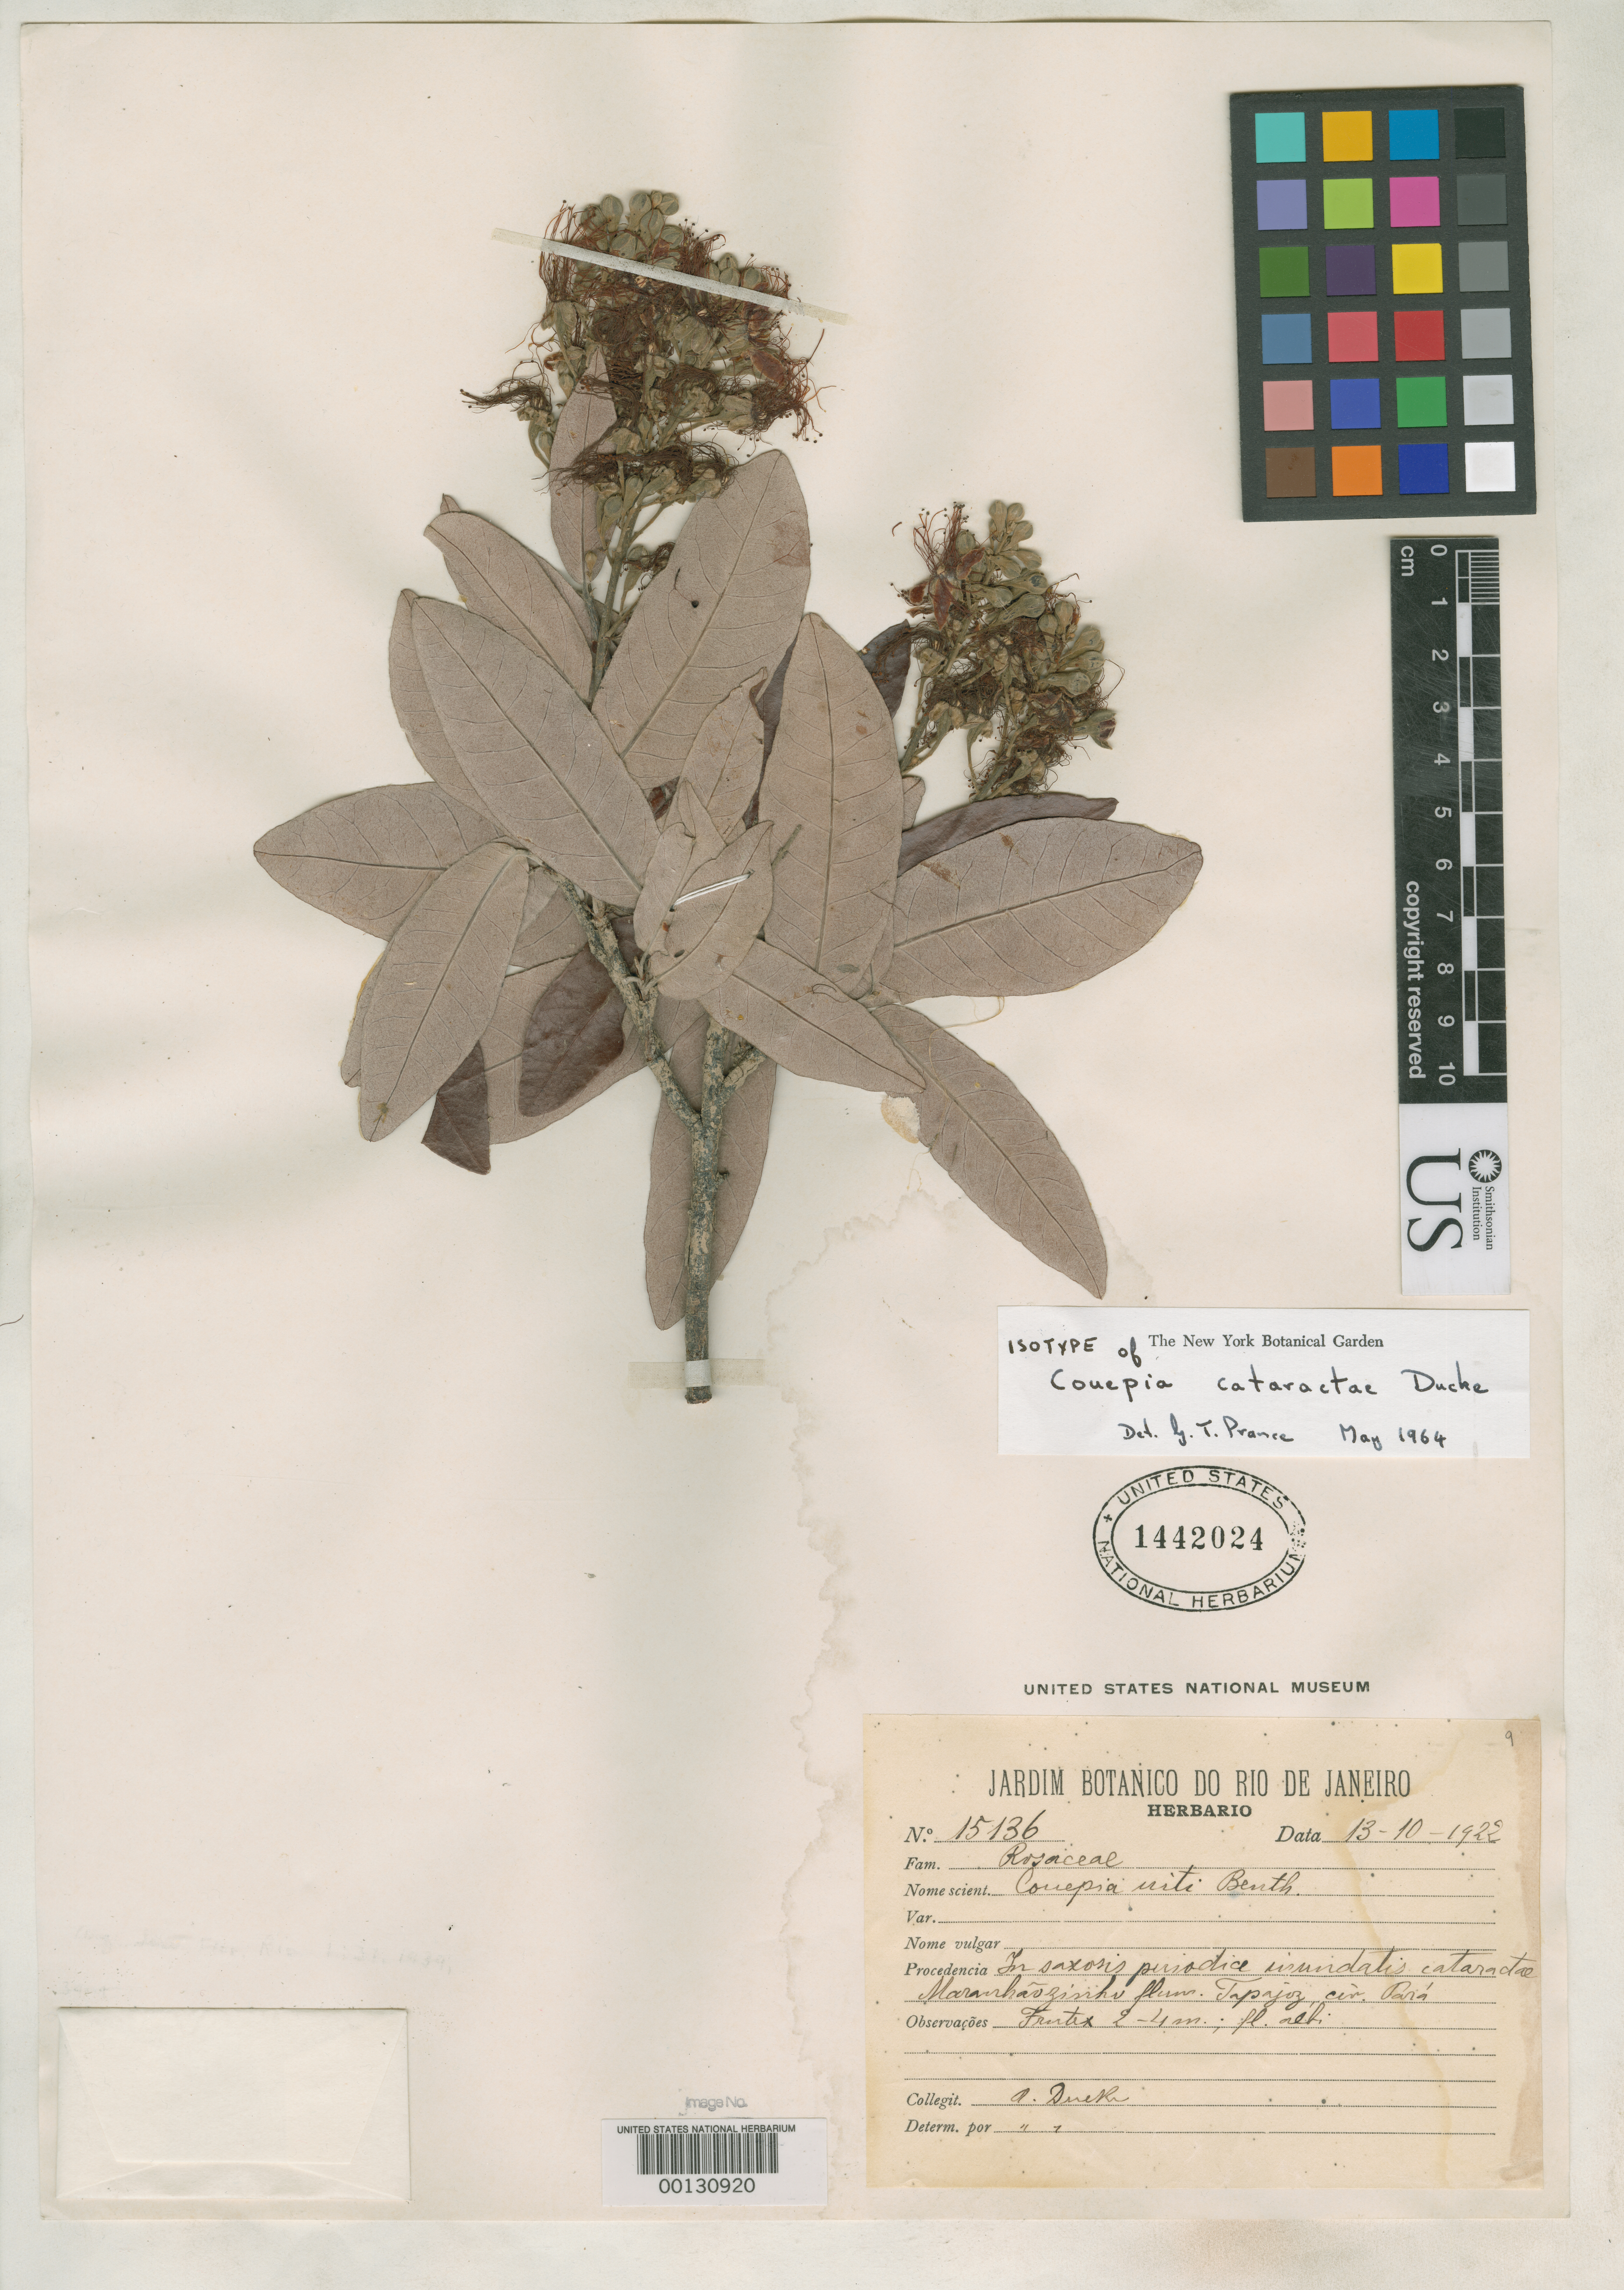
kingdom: Plantae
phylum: Tracheophyta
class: Magnoliopsida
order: Malpighiales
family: Chrysobalanaceae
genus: Couepia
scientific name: Couepia cataractae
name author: Ducke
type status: Isotype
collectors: A. Ducke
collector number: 15136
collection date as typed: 13 Oct 1922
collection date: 1922-10-13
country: Brazil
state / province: Pará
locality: Rio Tapajoz.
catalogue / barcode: US 1442024